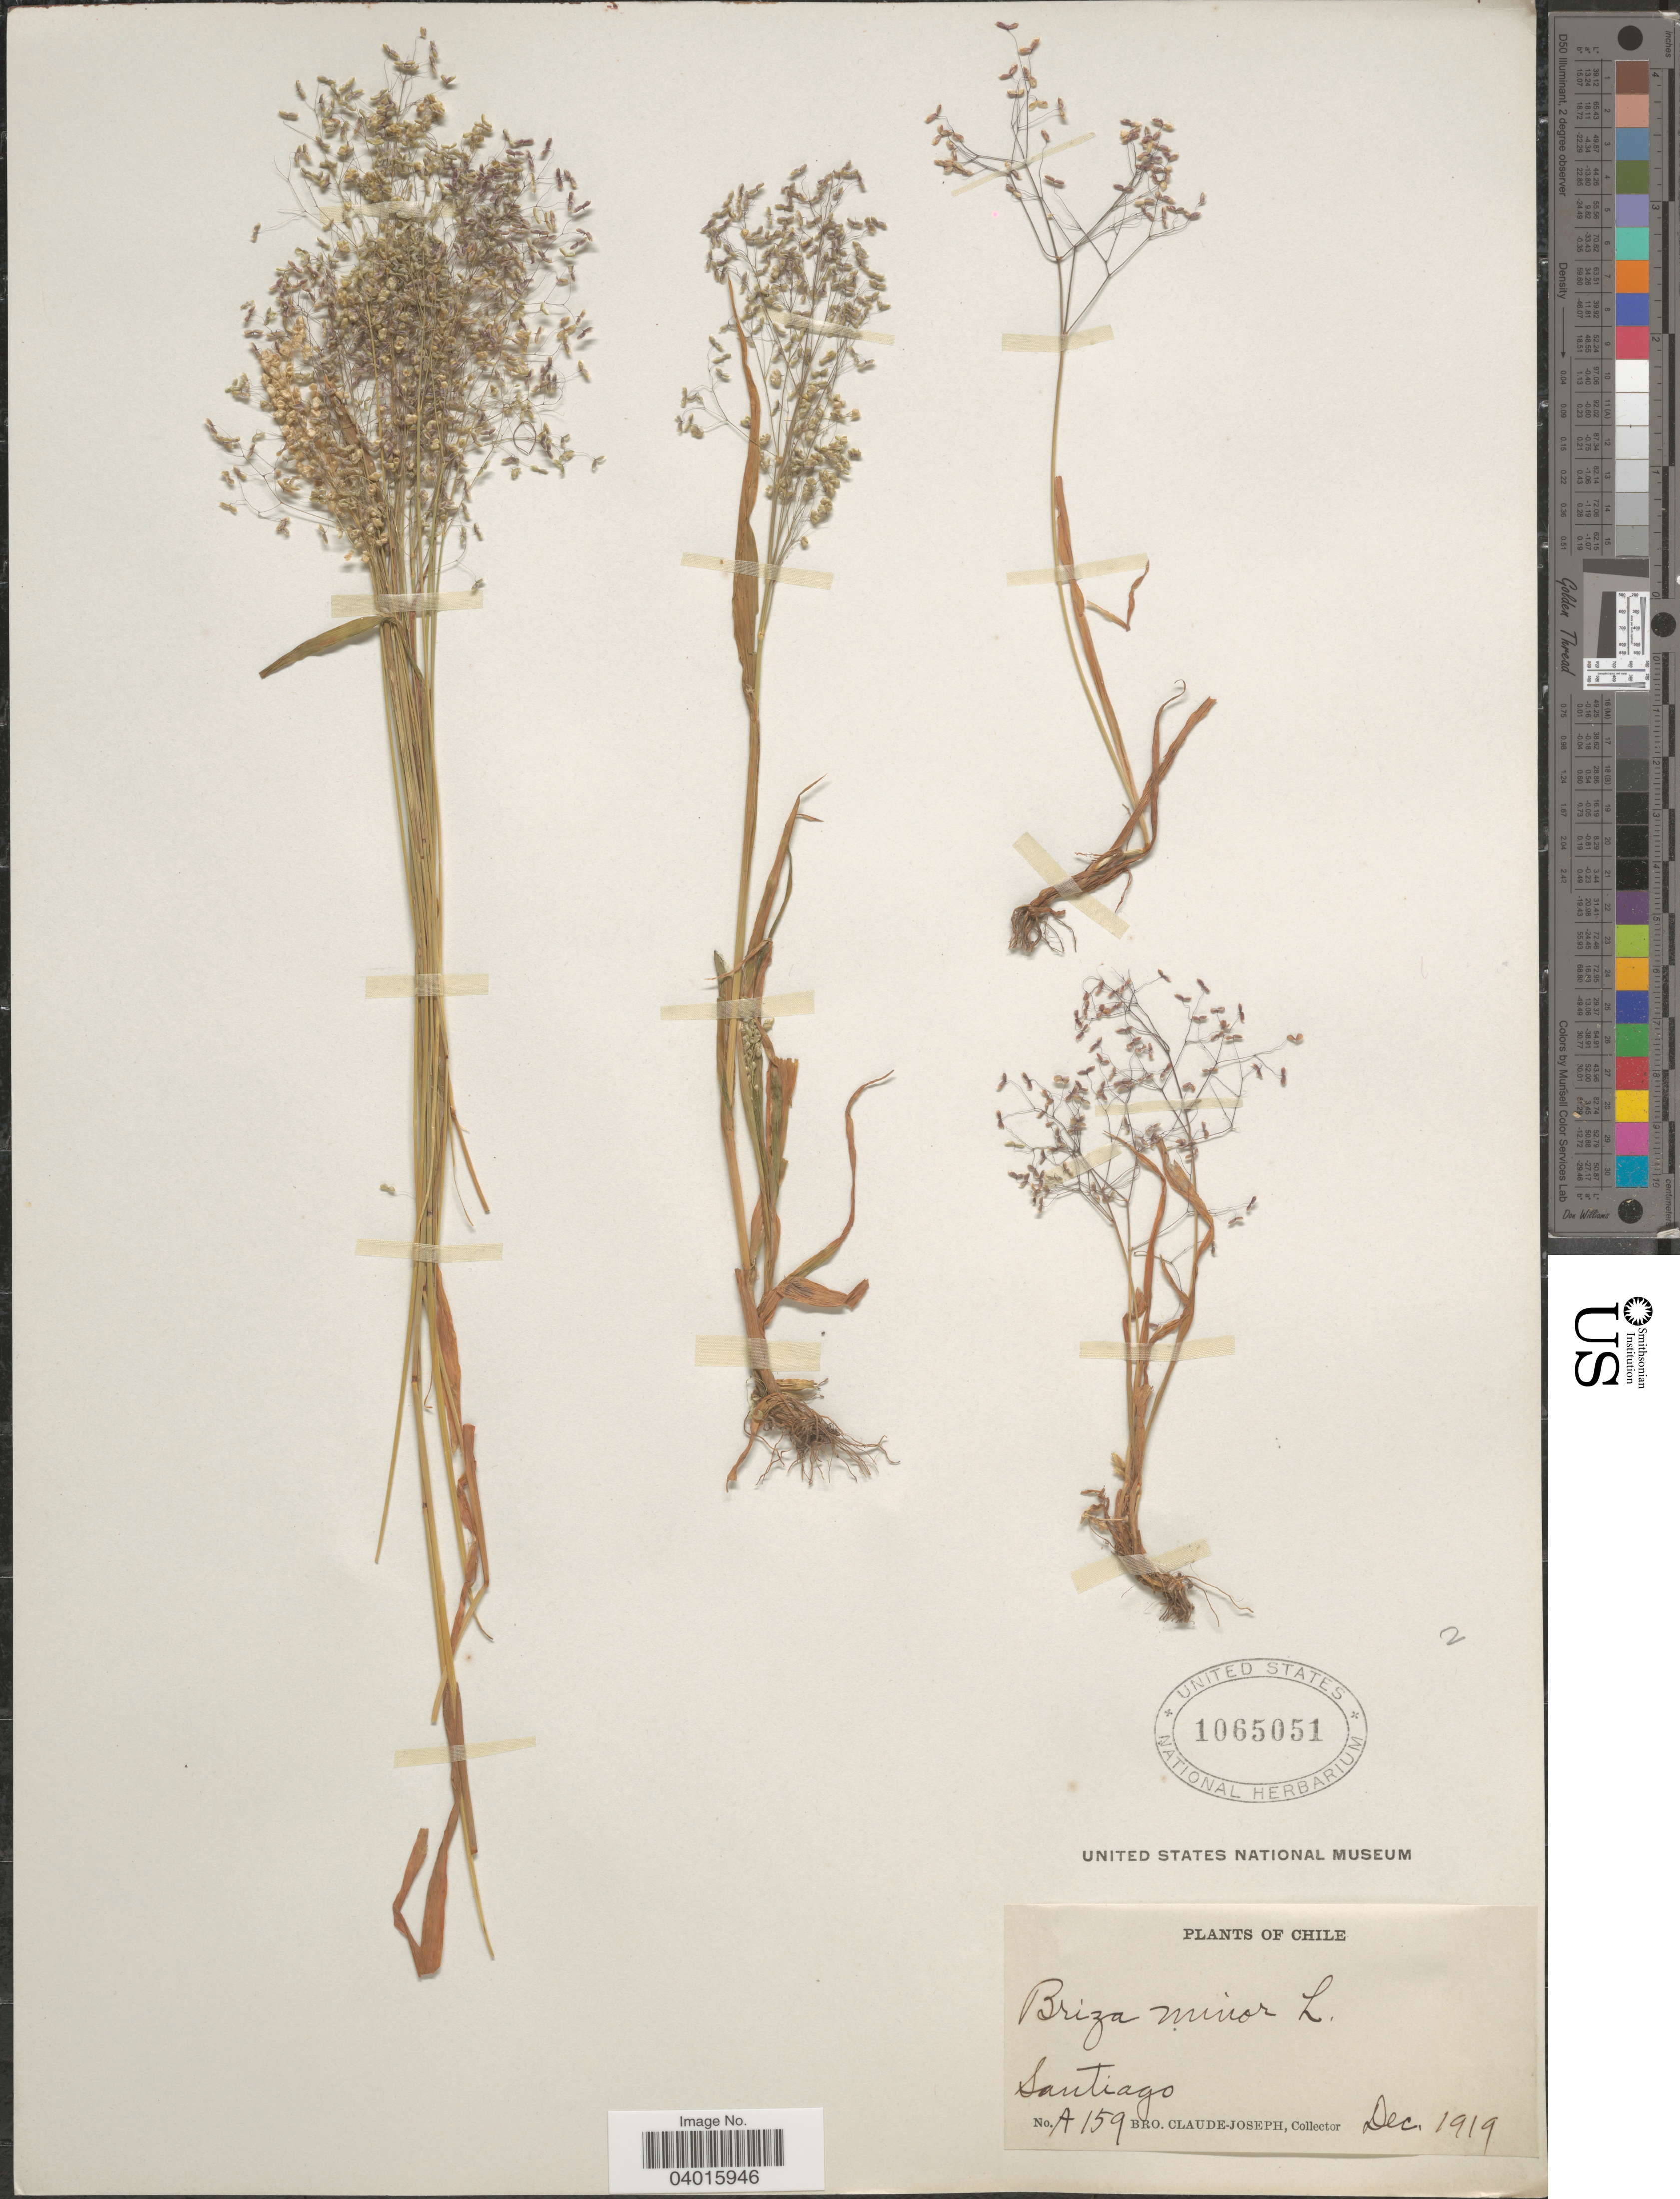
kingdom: Plantae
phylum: Tracheophyta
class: Liliopsida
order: Poales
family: Poaceae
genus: Briza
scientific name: Briza minor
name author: L.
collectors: Bro. Claude-Joseph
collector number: A 159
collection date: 1919-12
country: Chile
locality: Santiago.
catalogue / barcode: US 1065051